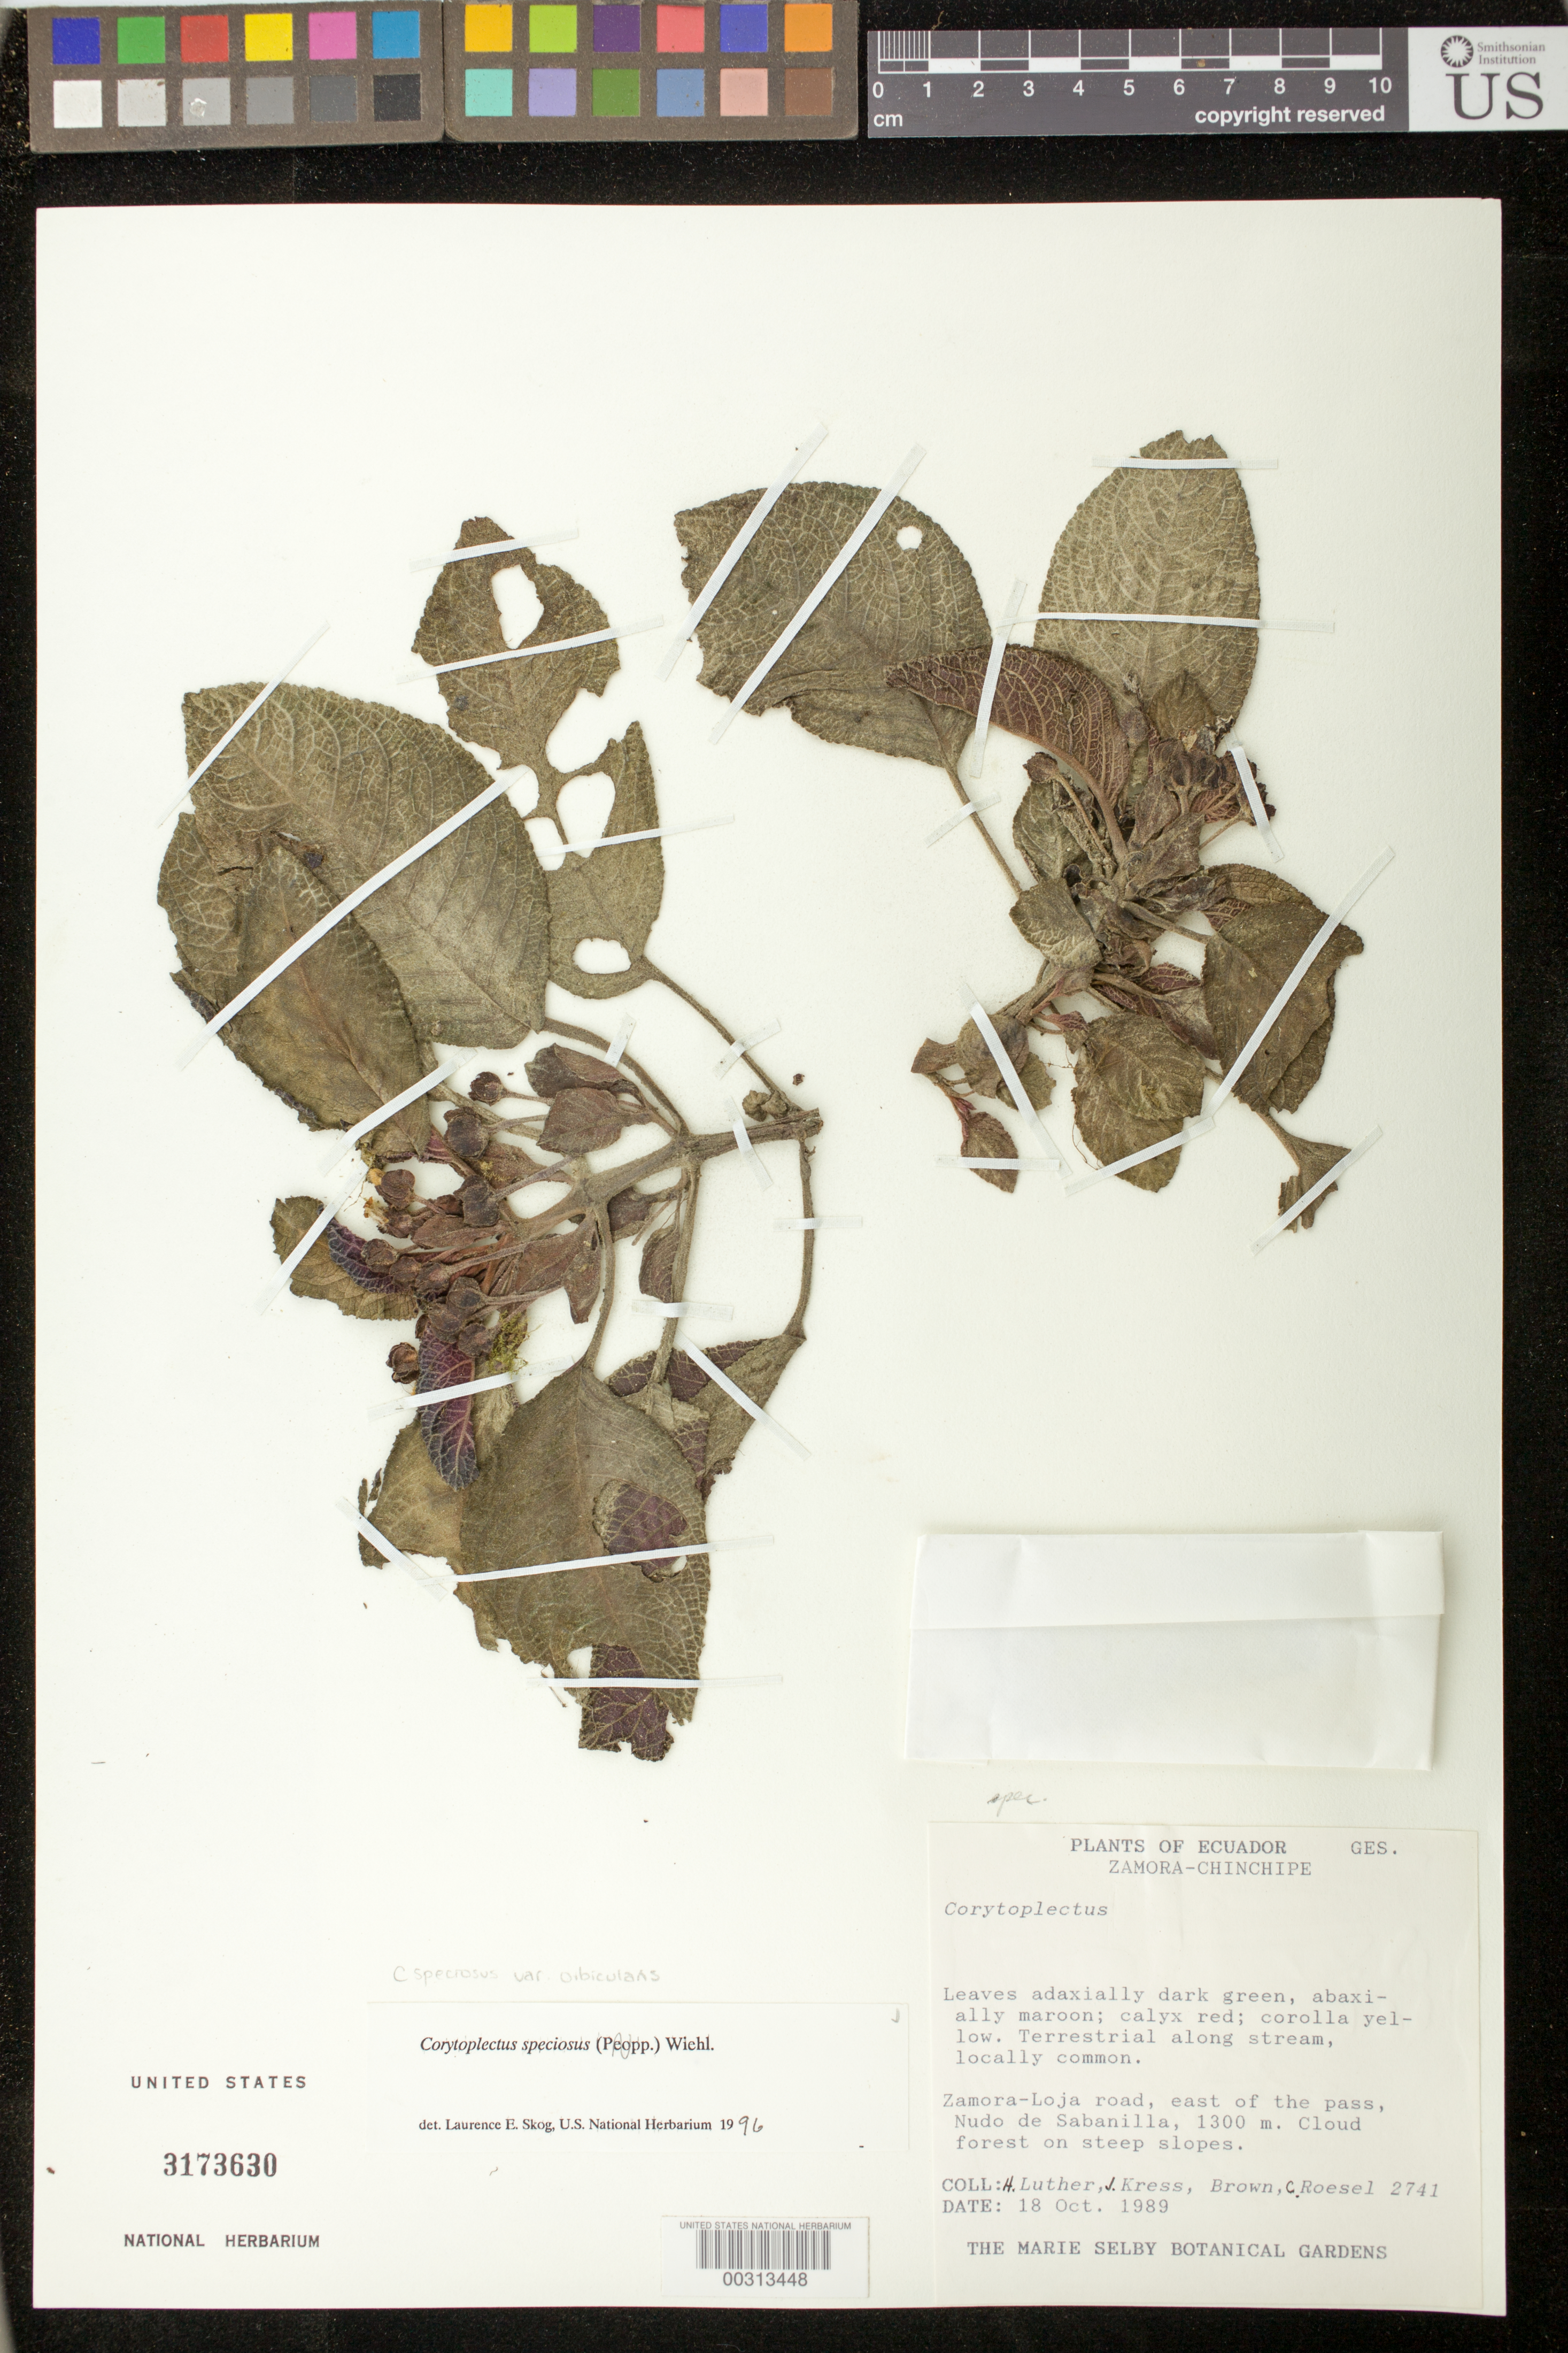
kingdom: Plantae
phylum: Tracheophyta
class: Magnoliopsida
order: Lamiales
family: Gesneriaceae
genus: Corytoplectus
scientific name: Corytoplectus speciosus var. orbicularis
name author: Rodr.-Flores & L.E. Skog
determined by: Skog, Laurence E.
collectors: Harry E. Luther, W. J. Kress, -- Brown & C. S. Roesel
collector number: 2741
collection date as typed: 18 Oct 1989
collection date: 1989-10-18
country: Ecuador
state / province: Zamora-Chinchipe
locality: Zamora-Loja road, east of the pass, Nudo de Sabanilla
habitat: Cloud forest on steep slopes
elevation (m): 1300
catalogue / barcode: US 3173630